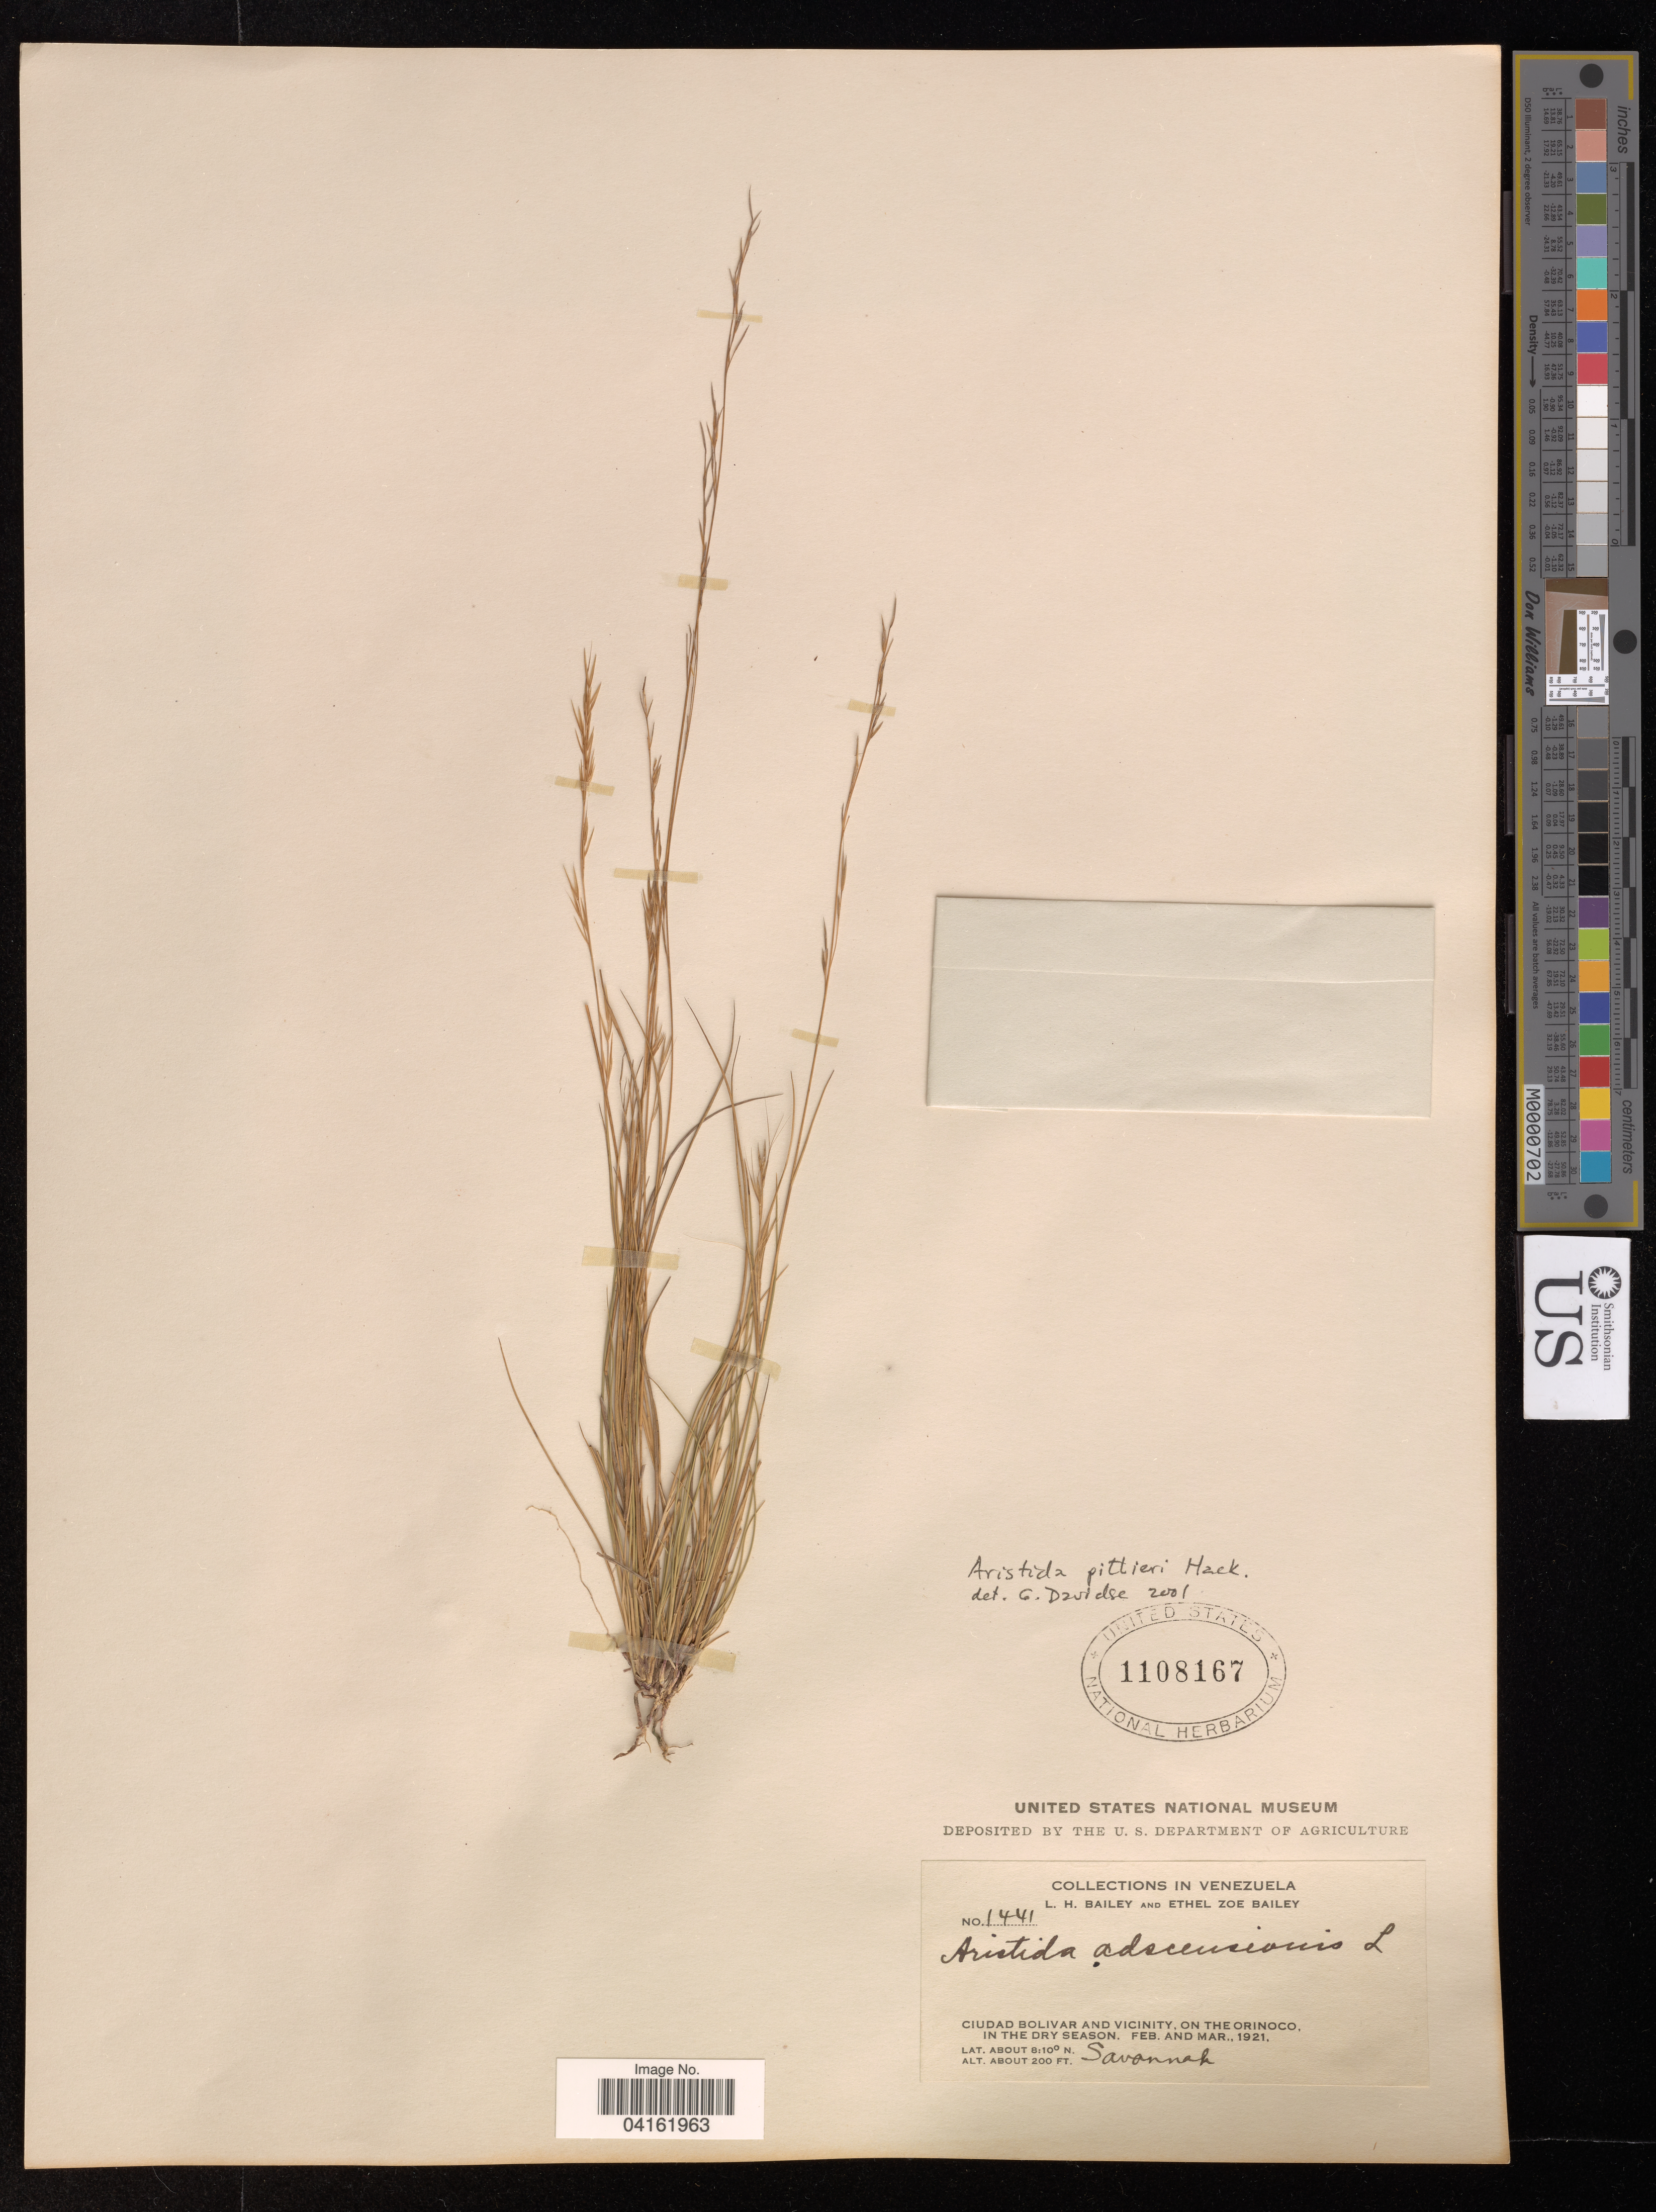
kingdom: Plantae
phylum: Tracheophyta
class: Liliopsida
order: Poales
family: Poaceae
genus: Aristida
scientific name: Aristida pittieri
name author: Henr.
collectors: L. H. Bailey & E. Z. Bailey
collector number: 1441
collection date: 1921-02/1921-03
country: Venezuela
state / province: Bolivar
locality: Ciudad Bolivar and vicinity, on the Orinoco.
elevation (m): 61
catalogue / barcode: US 1108167